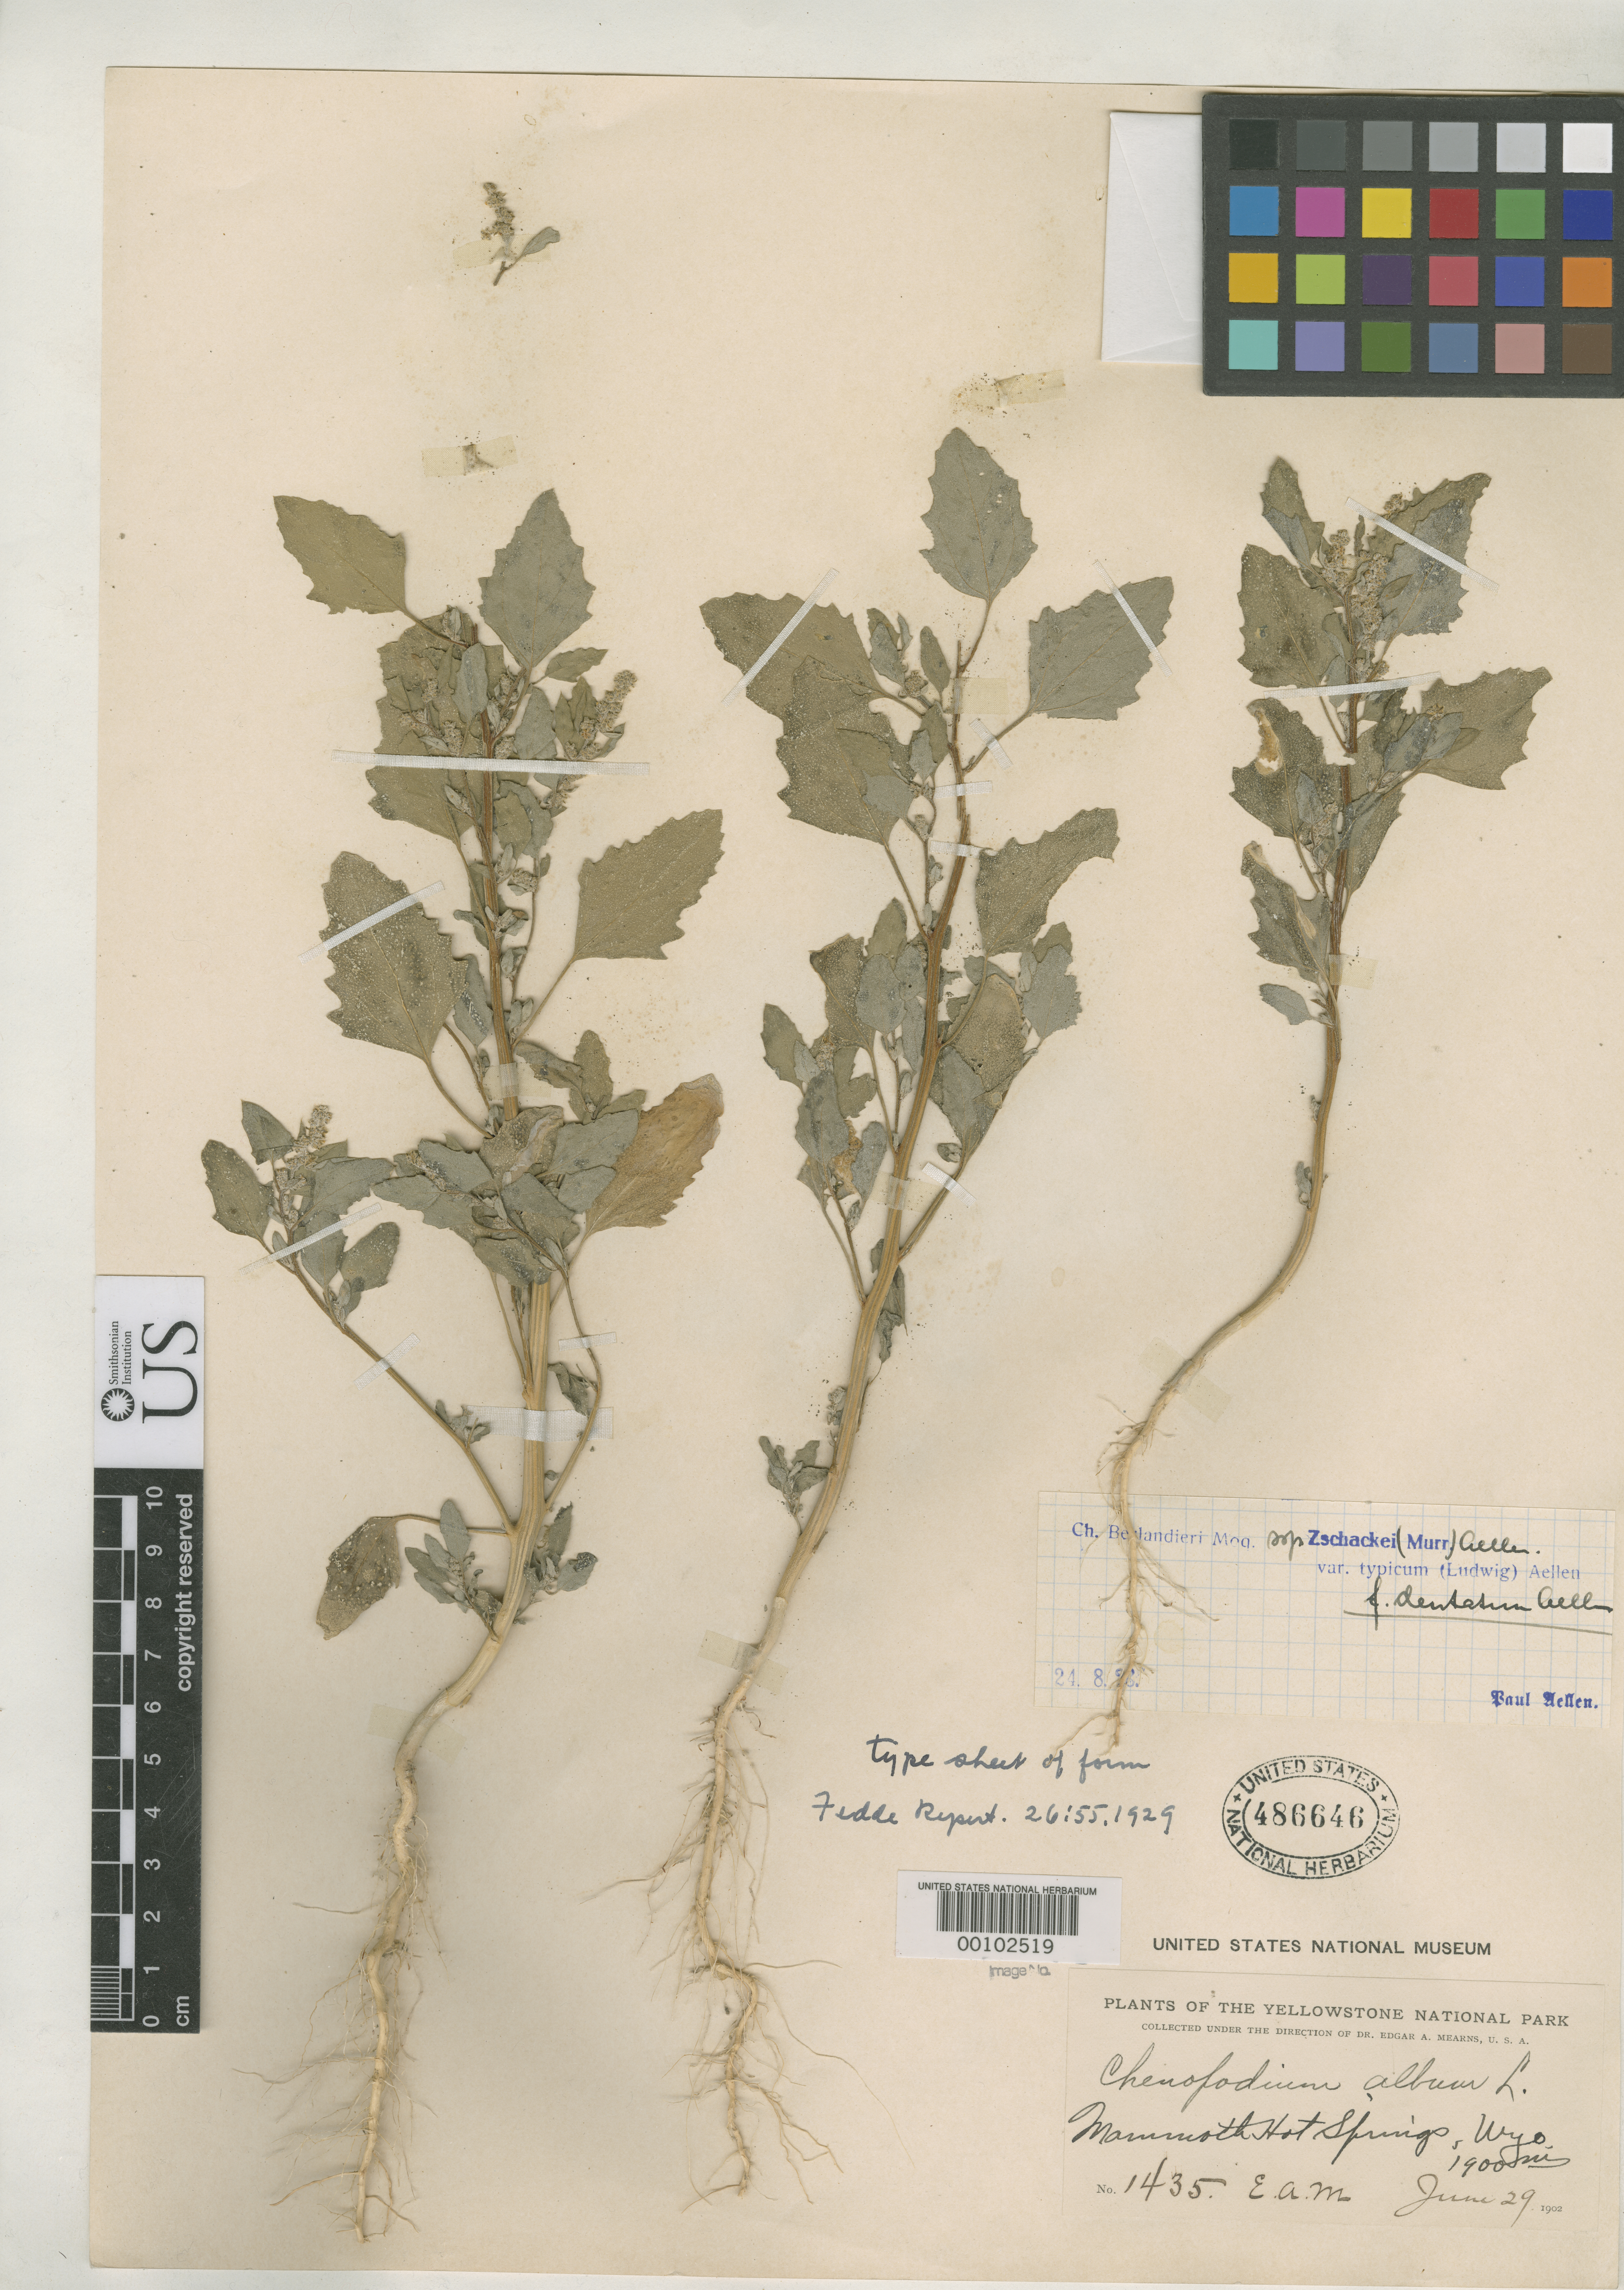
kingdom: Plantae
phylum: Tracheophyta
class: Magnoliopsida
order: Caryophyllales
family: Amaranthaceae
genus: Chenopodium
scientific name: Chenopodium berlandieri f. dentatum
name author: Aellen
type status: Syntype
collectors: E. A. Mearns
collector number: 1435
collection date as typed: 29 Jun 1902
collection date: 1902-06-29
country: United States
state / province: Wyoming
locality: Mammoth Hot Springs.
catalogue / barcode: US 486646